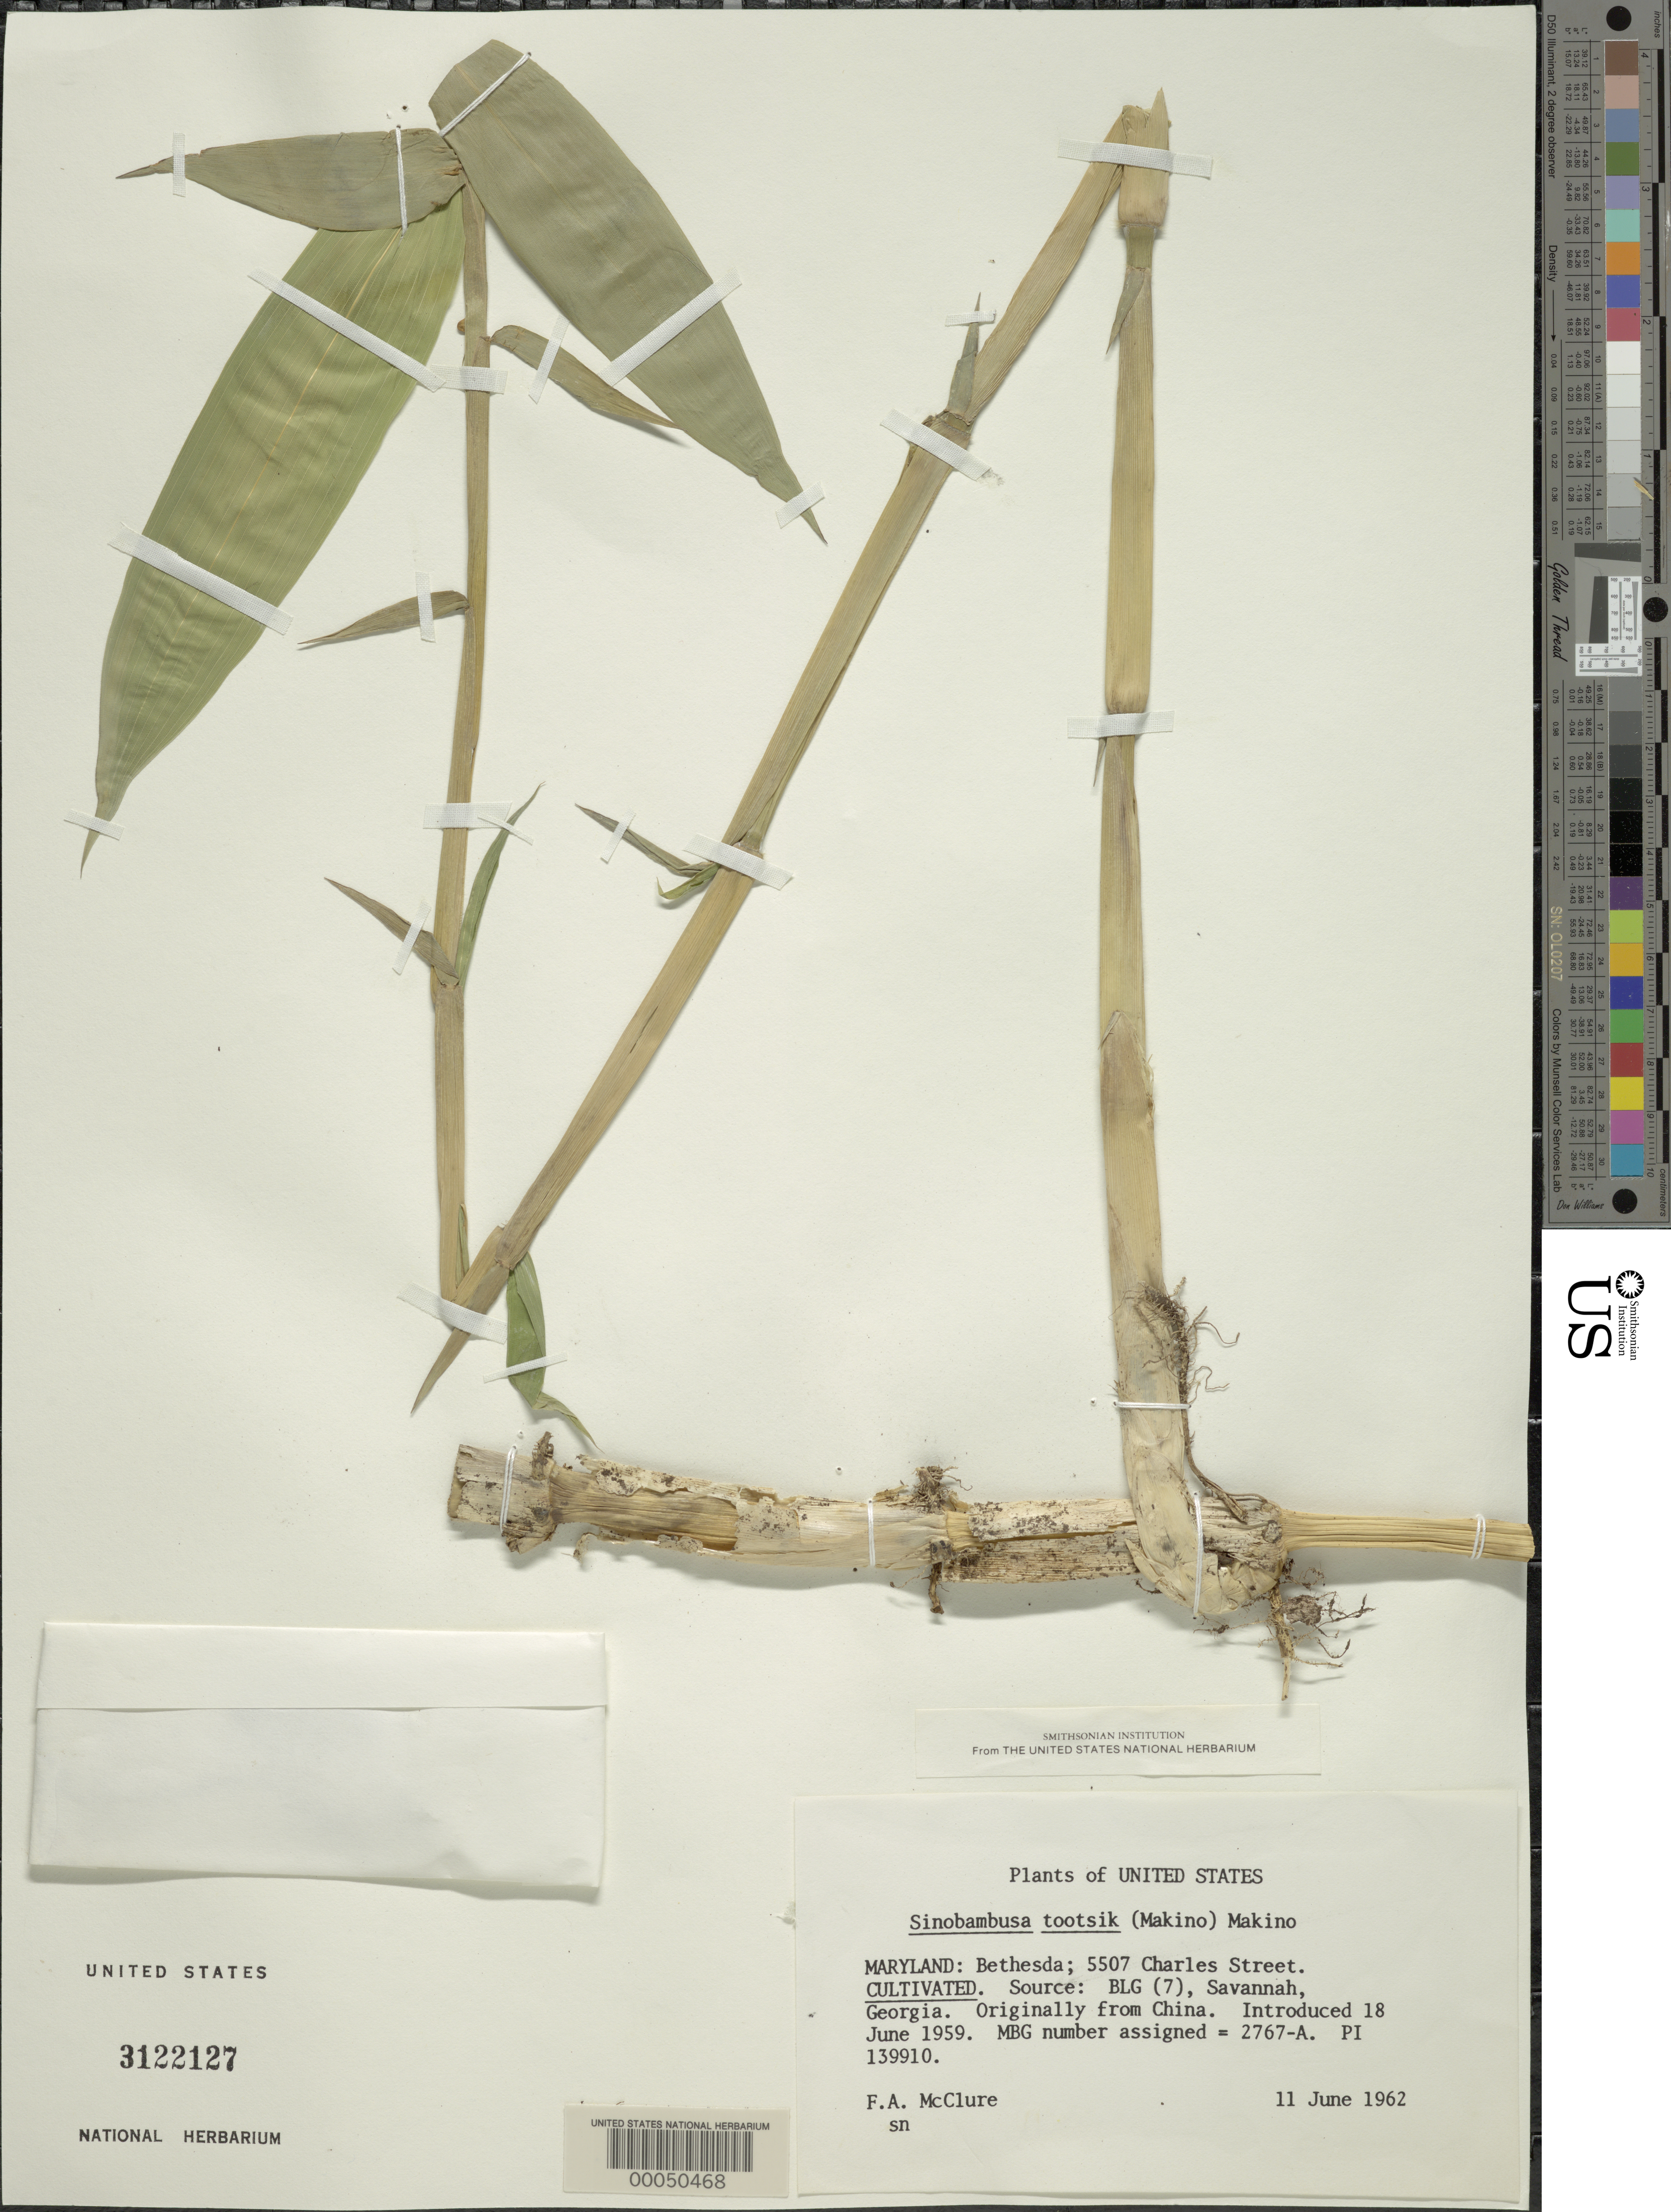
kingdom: Plantae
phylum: Tracheophyta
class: Liliopsida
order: Poales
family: Poaceae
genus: Sinobambusa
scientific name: Sinobambusa tootsik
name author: Makino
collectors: F. A. McClure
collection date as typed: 11 Jun 1962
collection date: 1962-06-11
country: United States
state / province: Maryland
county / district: Montgomery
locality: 5507 Charles Street, Bethesda (McClure's garden)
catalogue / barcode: US 3122127